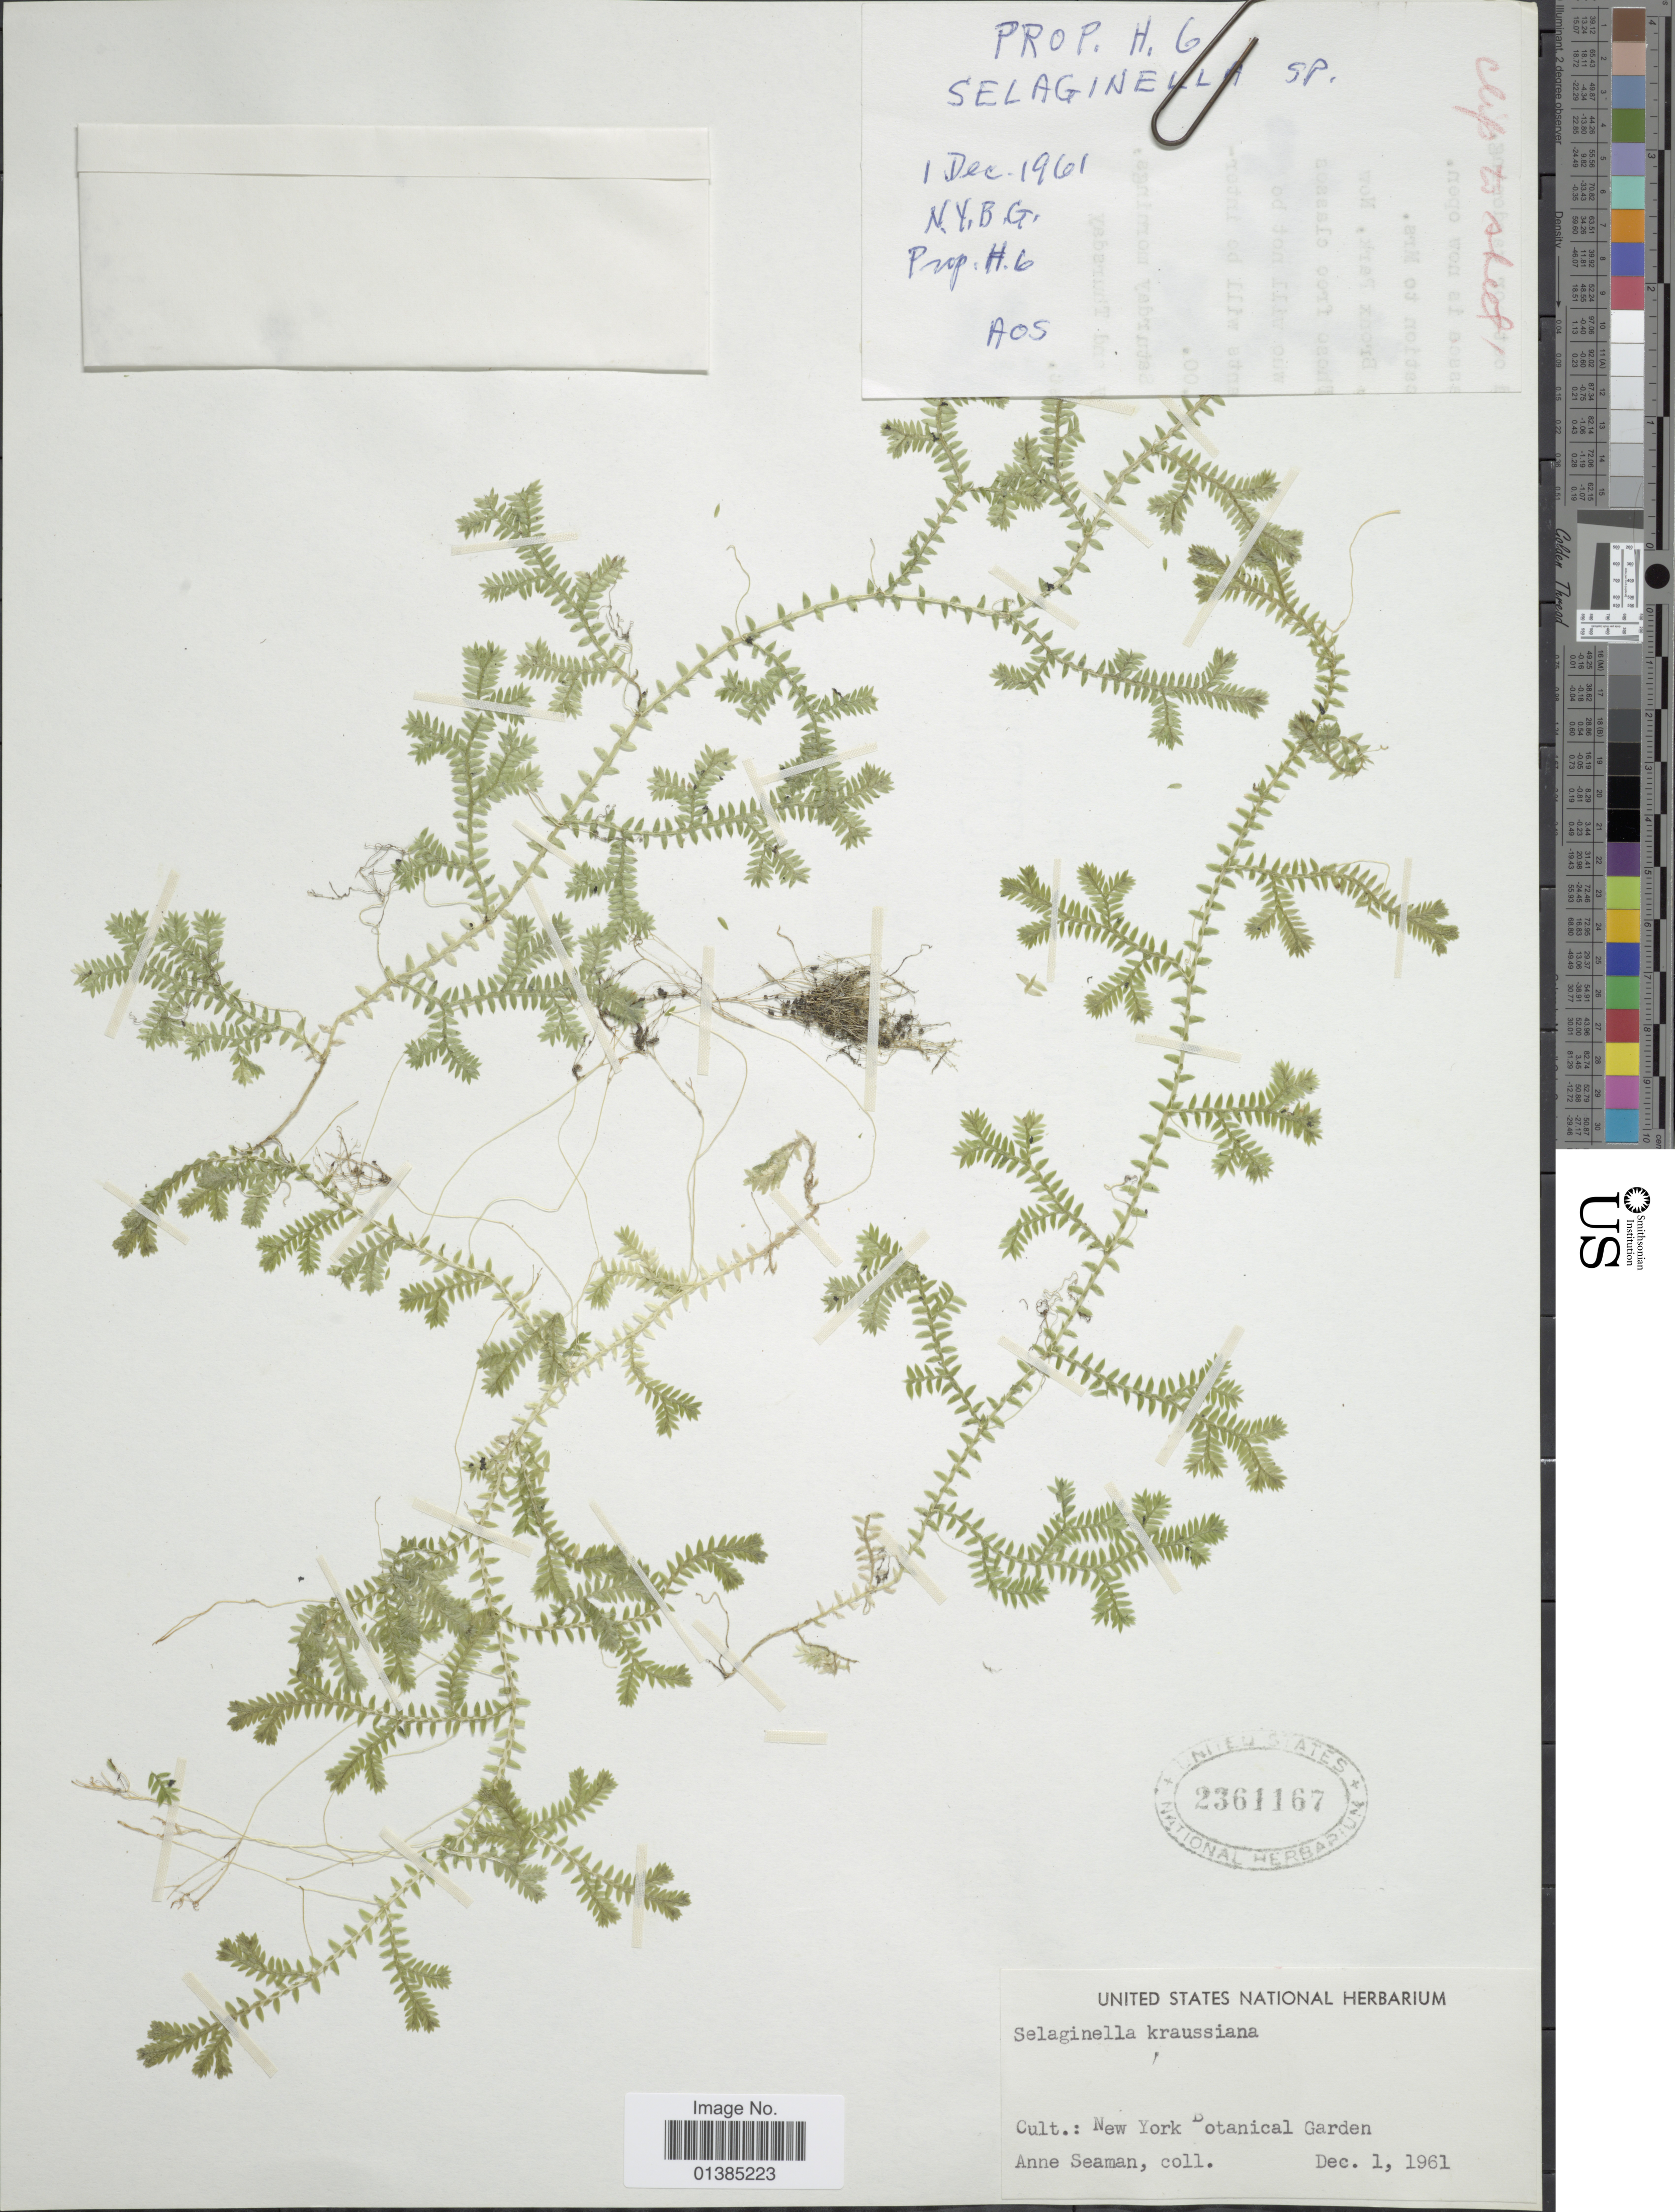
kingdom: Plantae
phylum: Tracheophyta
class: Lycopodiopsida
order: Selaginellales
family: Selaginellaceae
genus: Selaginella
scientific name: Selaginella kraussiana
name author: (Kunze) A. Braun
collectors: A. Seaman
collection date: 1961-12-01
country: United States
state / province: New York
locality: New York Botanical Garden.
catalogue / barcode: US 2361167